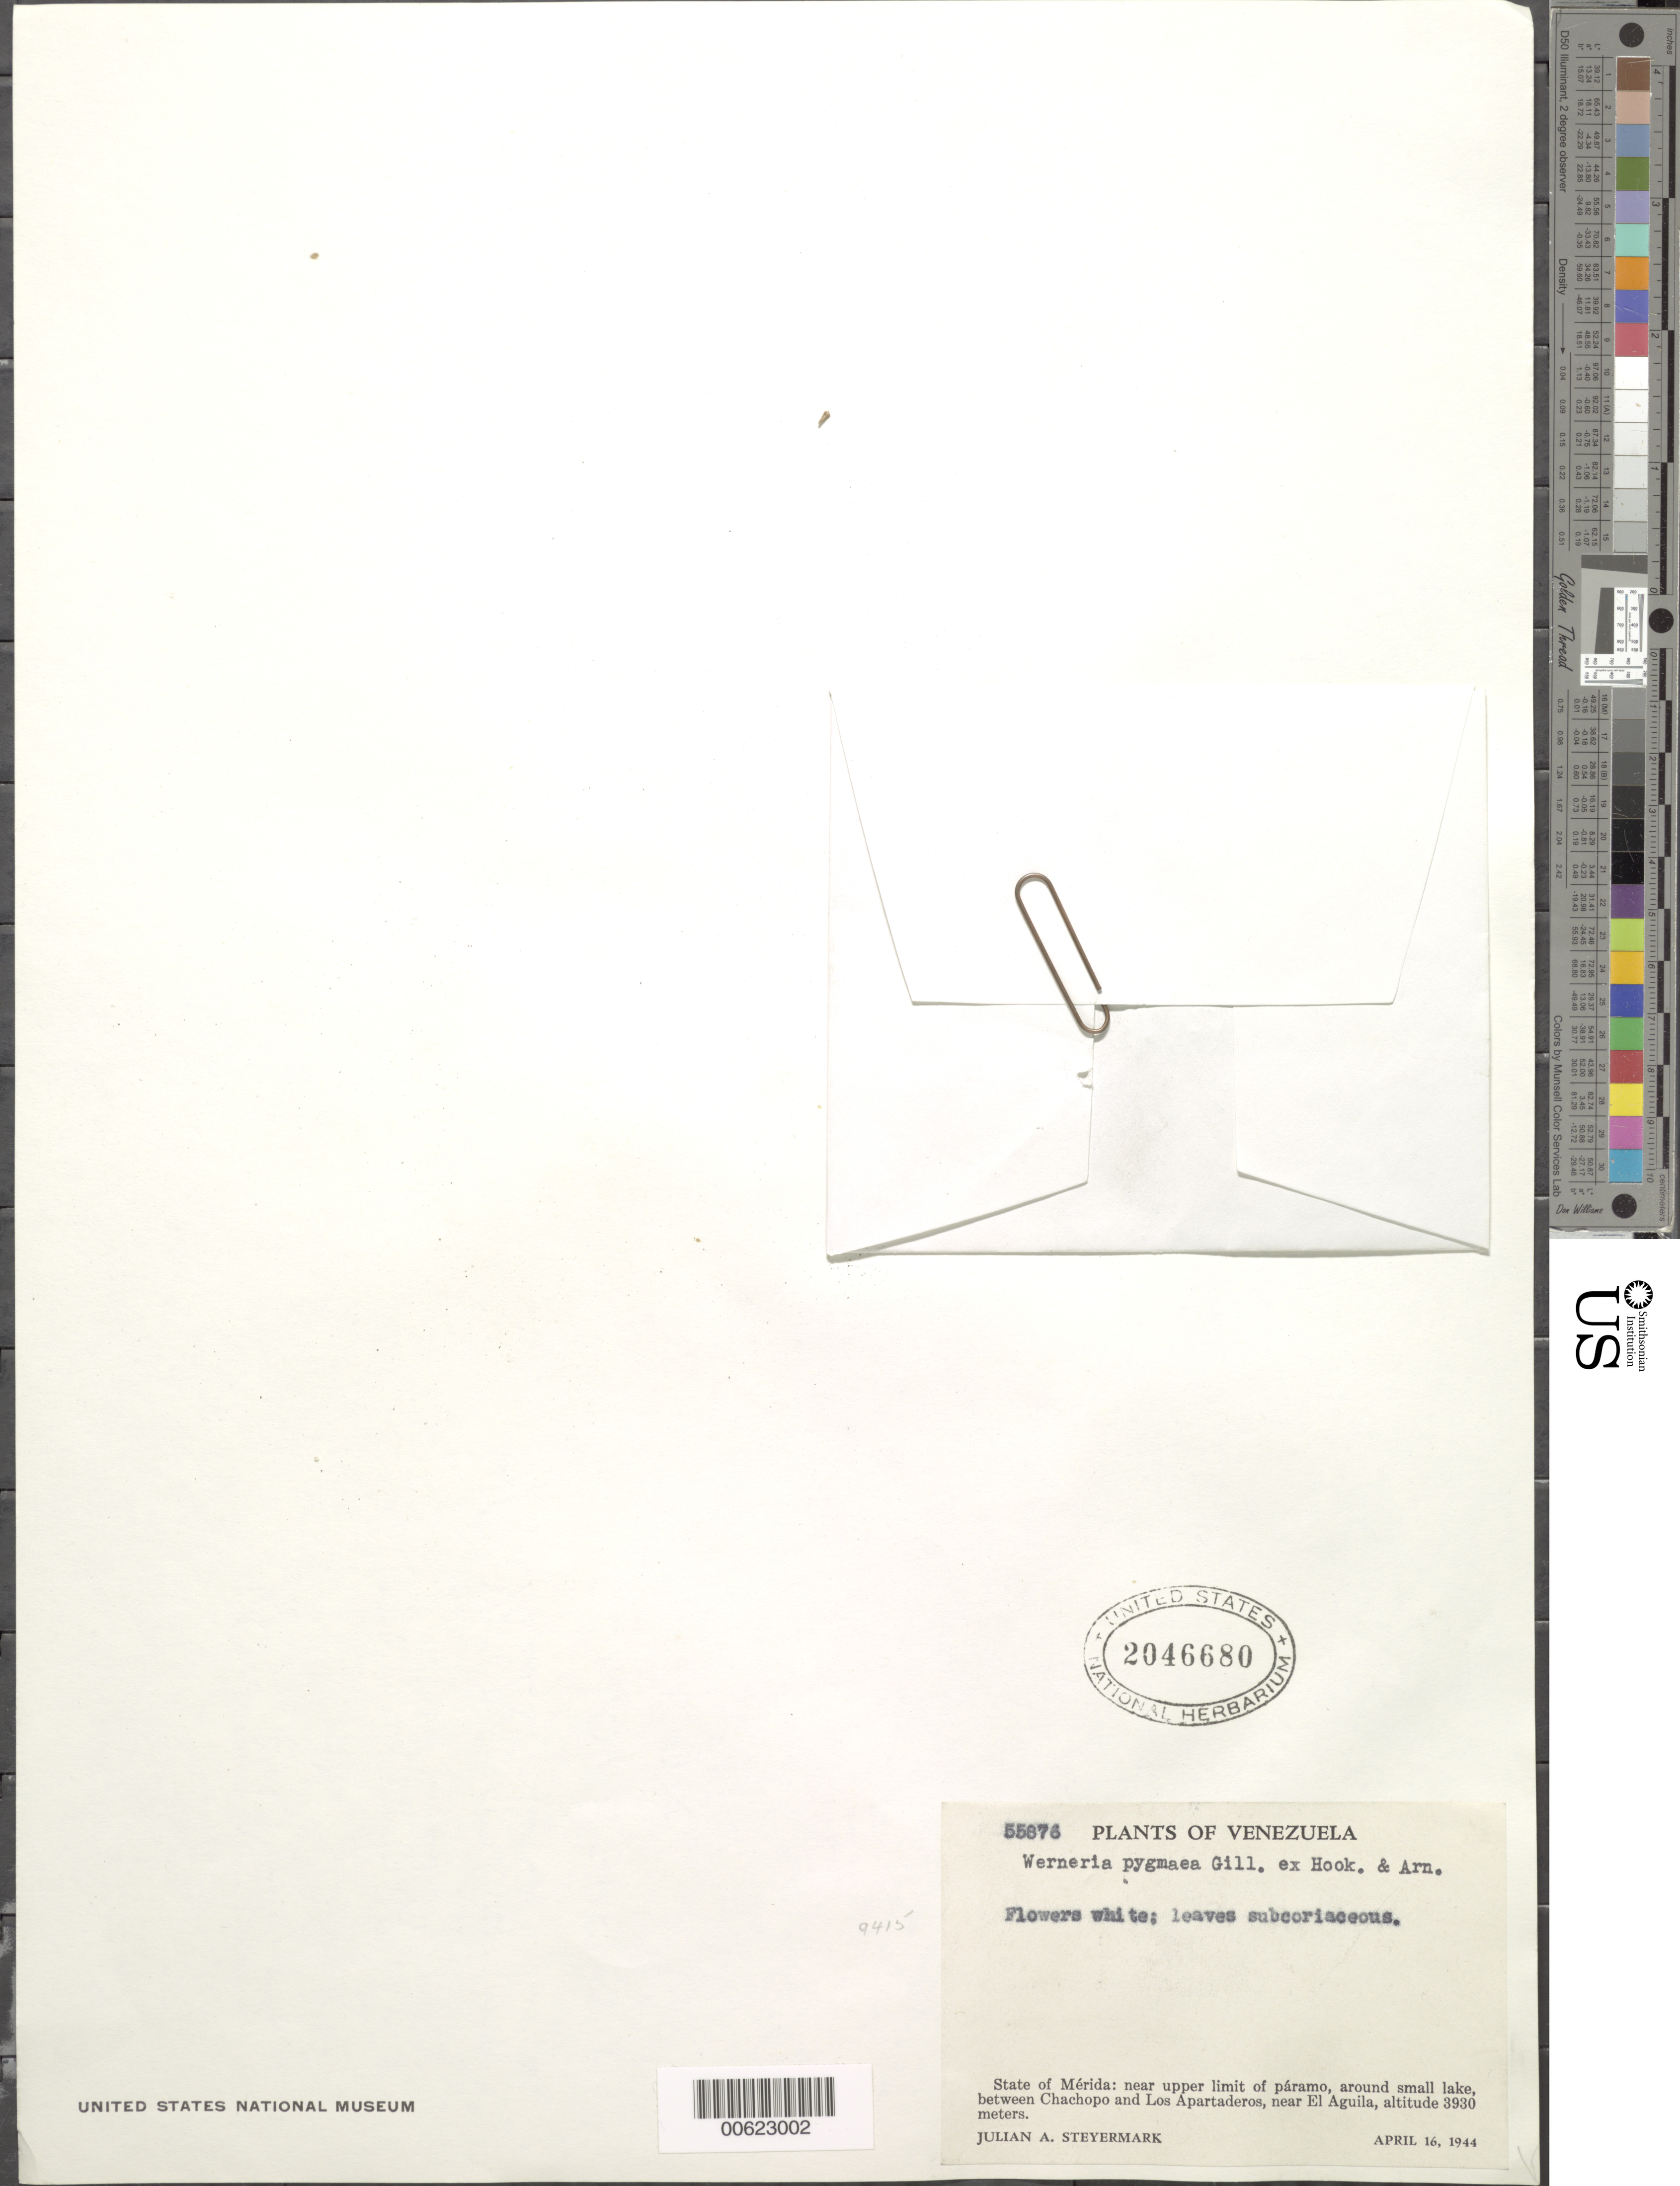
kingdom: Plantae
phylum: Tracheophyta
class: Magnoliopsida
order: Asterales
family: Asteraceae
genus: Werneria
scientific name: Werneria pygmaea complex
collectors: J. Steyermark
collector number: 55876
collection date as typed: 15-Apr-44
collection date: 1944-04-15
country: Venezuela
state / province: Mérida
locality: Chachopa to Los Apartaderos, near El Aguila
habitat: Around small lake near top of paramo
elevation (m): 3930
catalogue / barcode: US 2046680